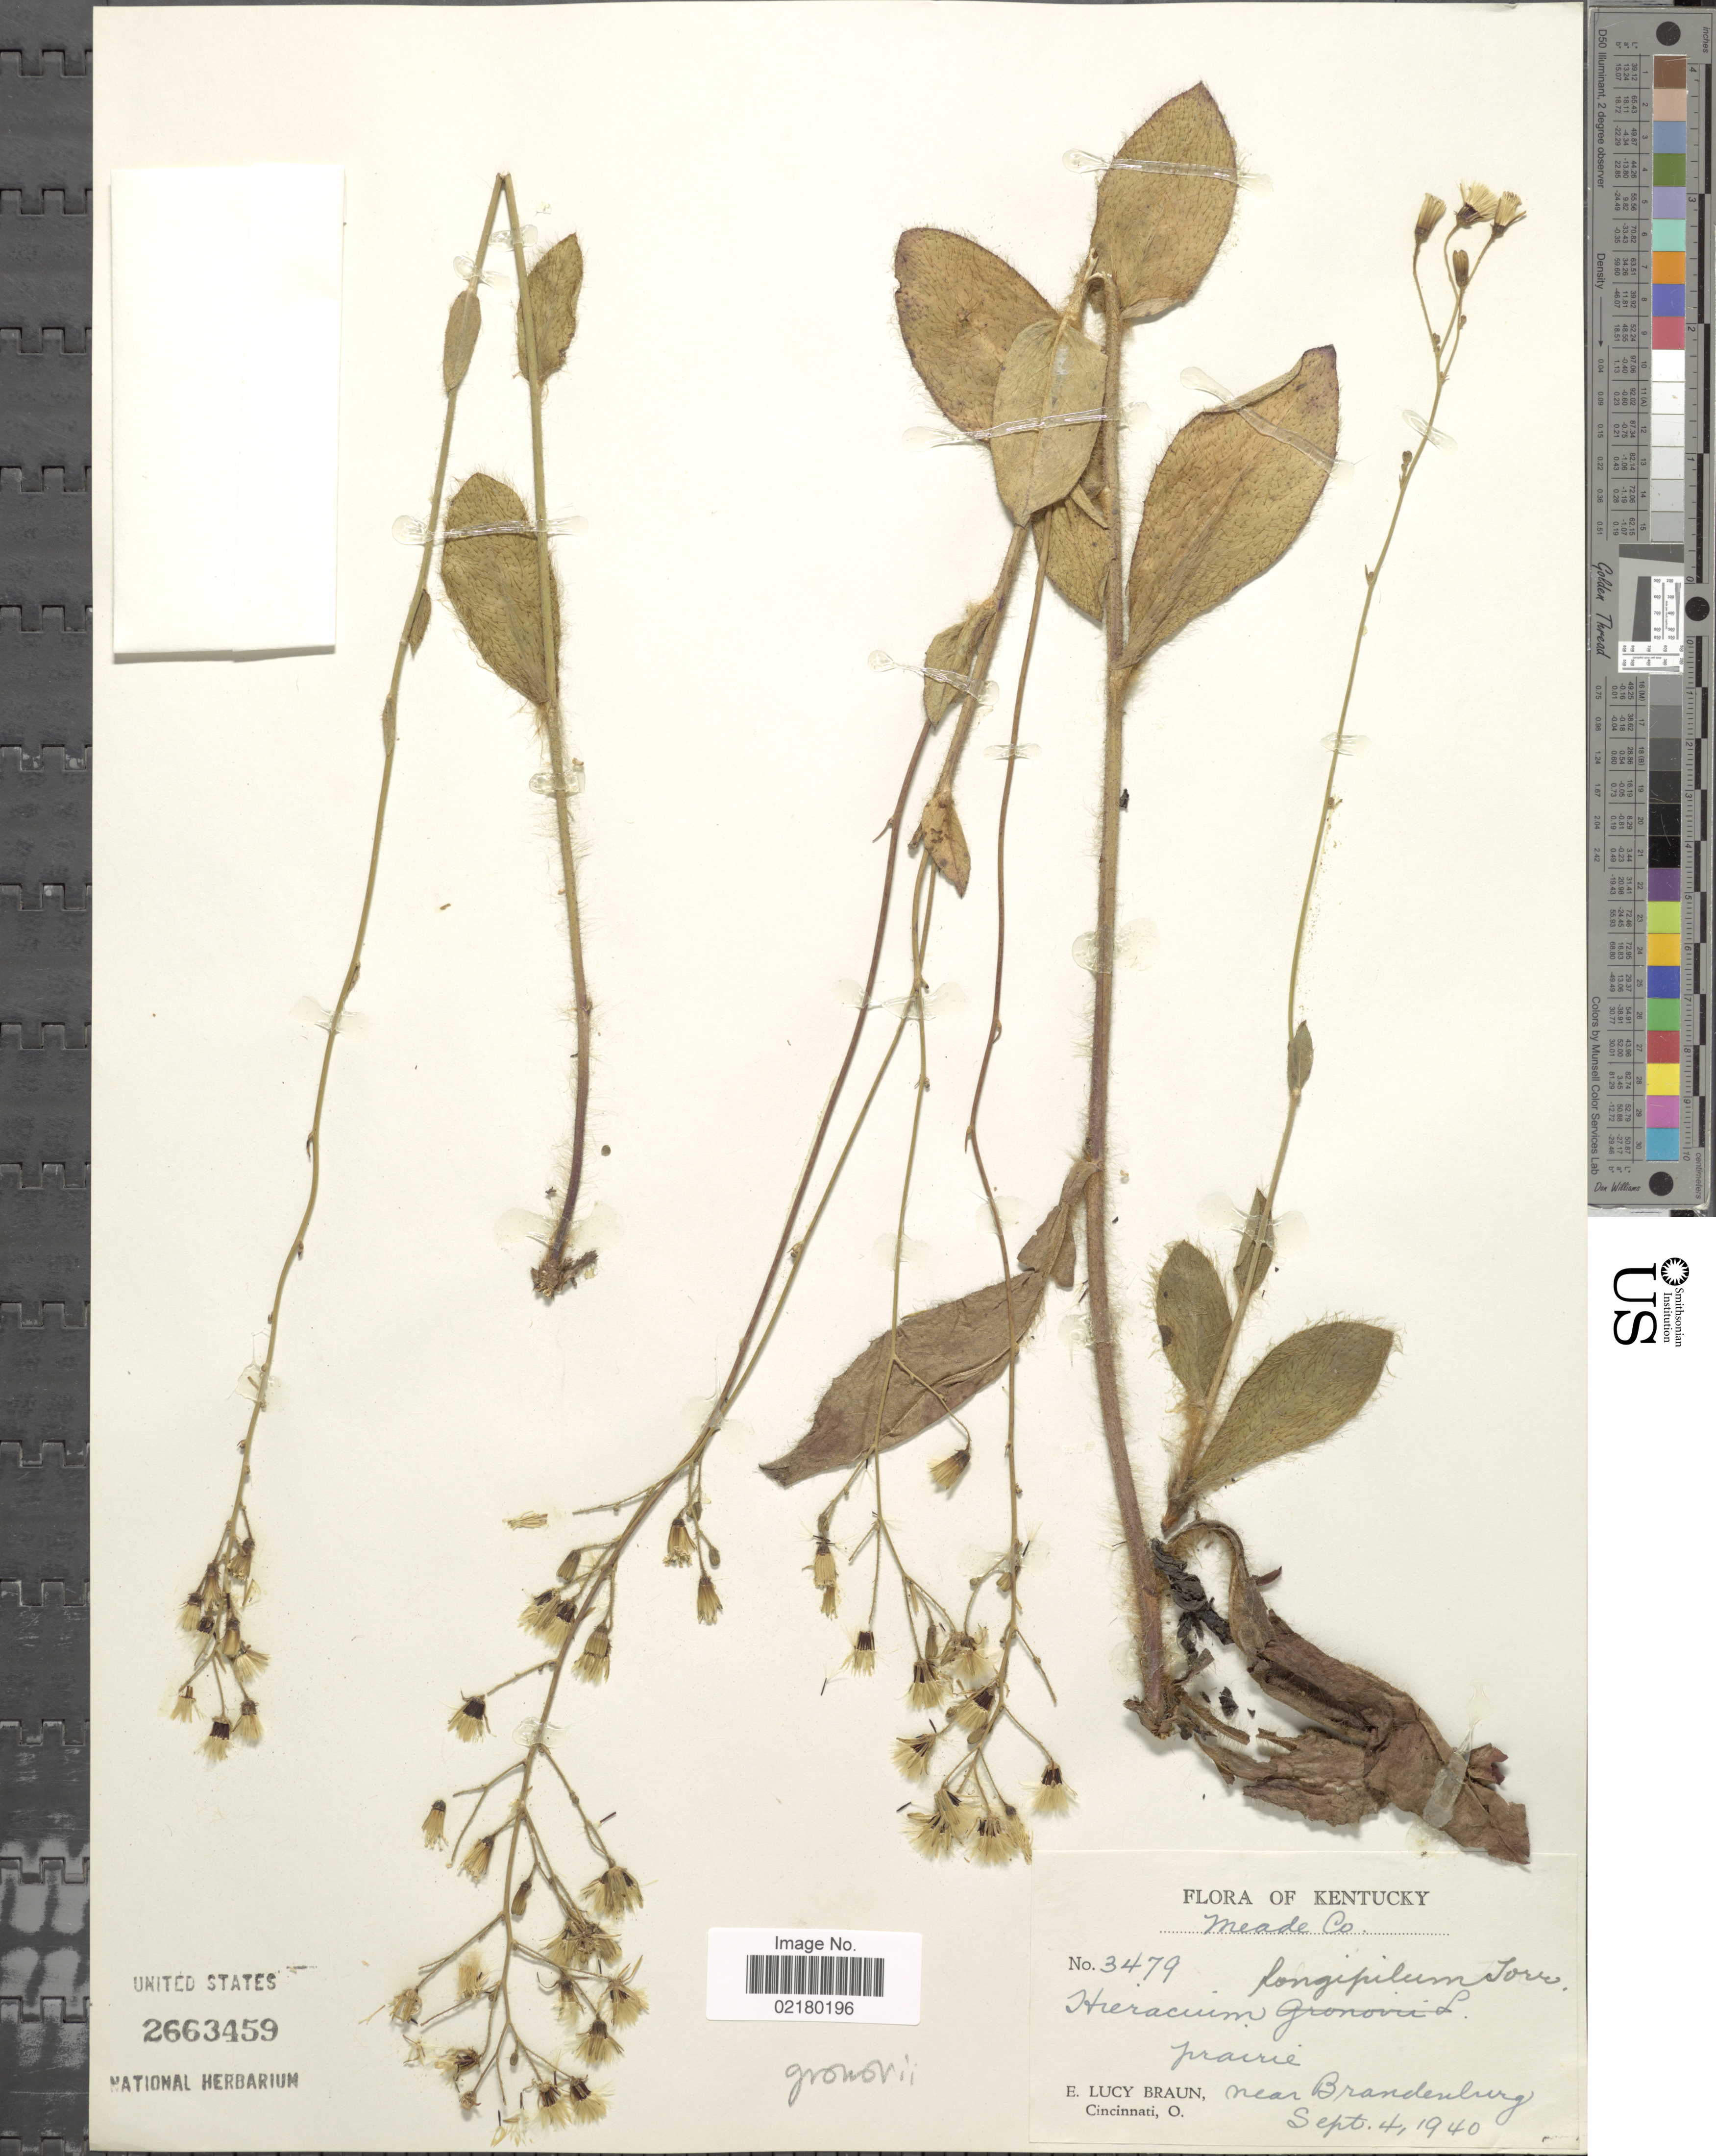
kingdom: Plantae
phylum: Tracheophyta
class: Magnoliopsida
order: Asterales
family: Asteraceae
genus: Hieracium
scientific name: Hieracium gronovii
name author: L.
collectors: E. L. Braun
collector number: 3479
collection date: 1940-09-04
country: United States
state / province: Kentucky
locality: Meade Co, prairie, near Brandenburg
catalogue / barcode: US 2663459